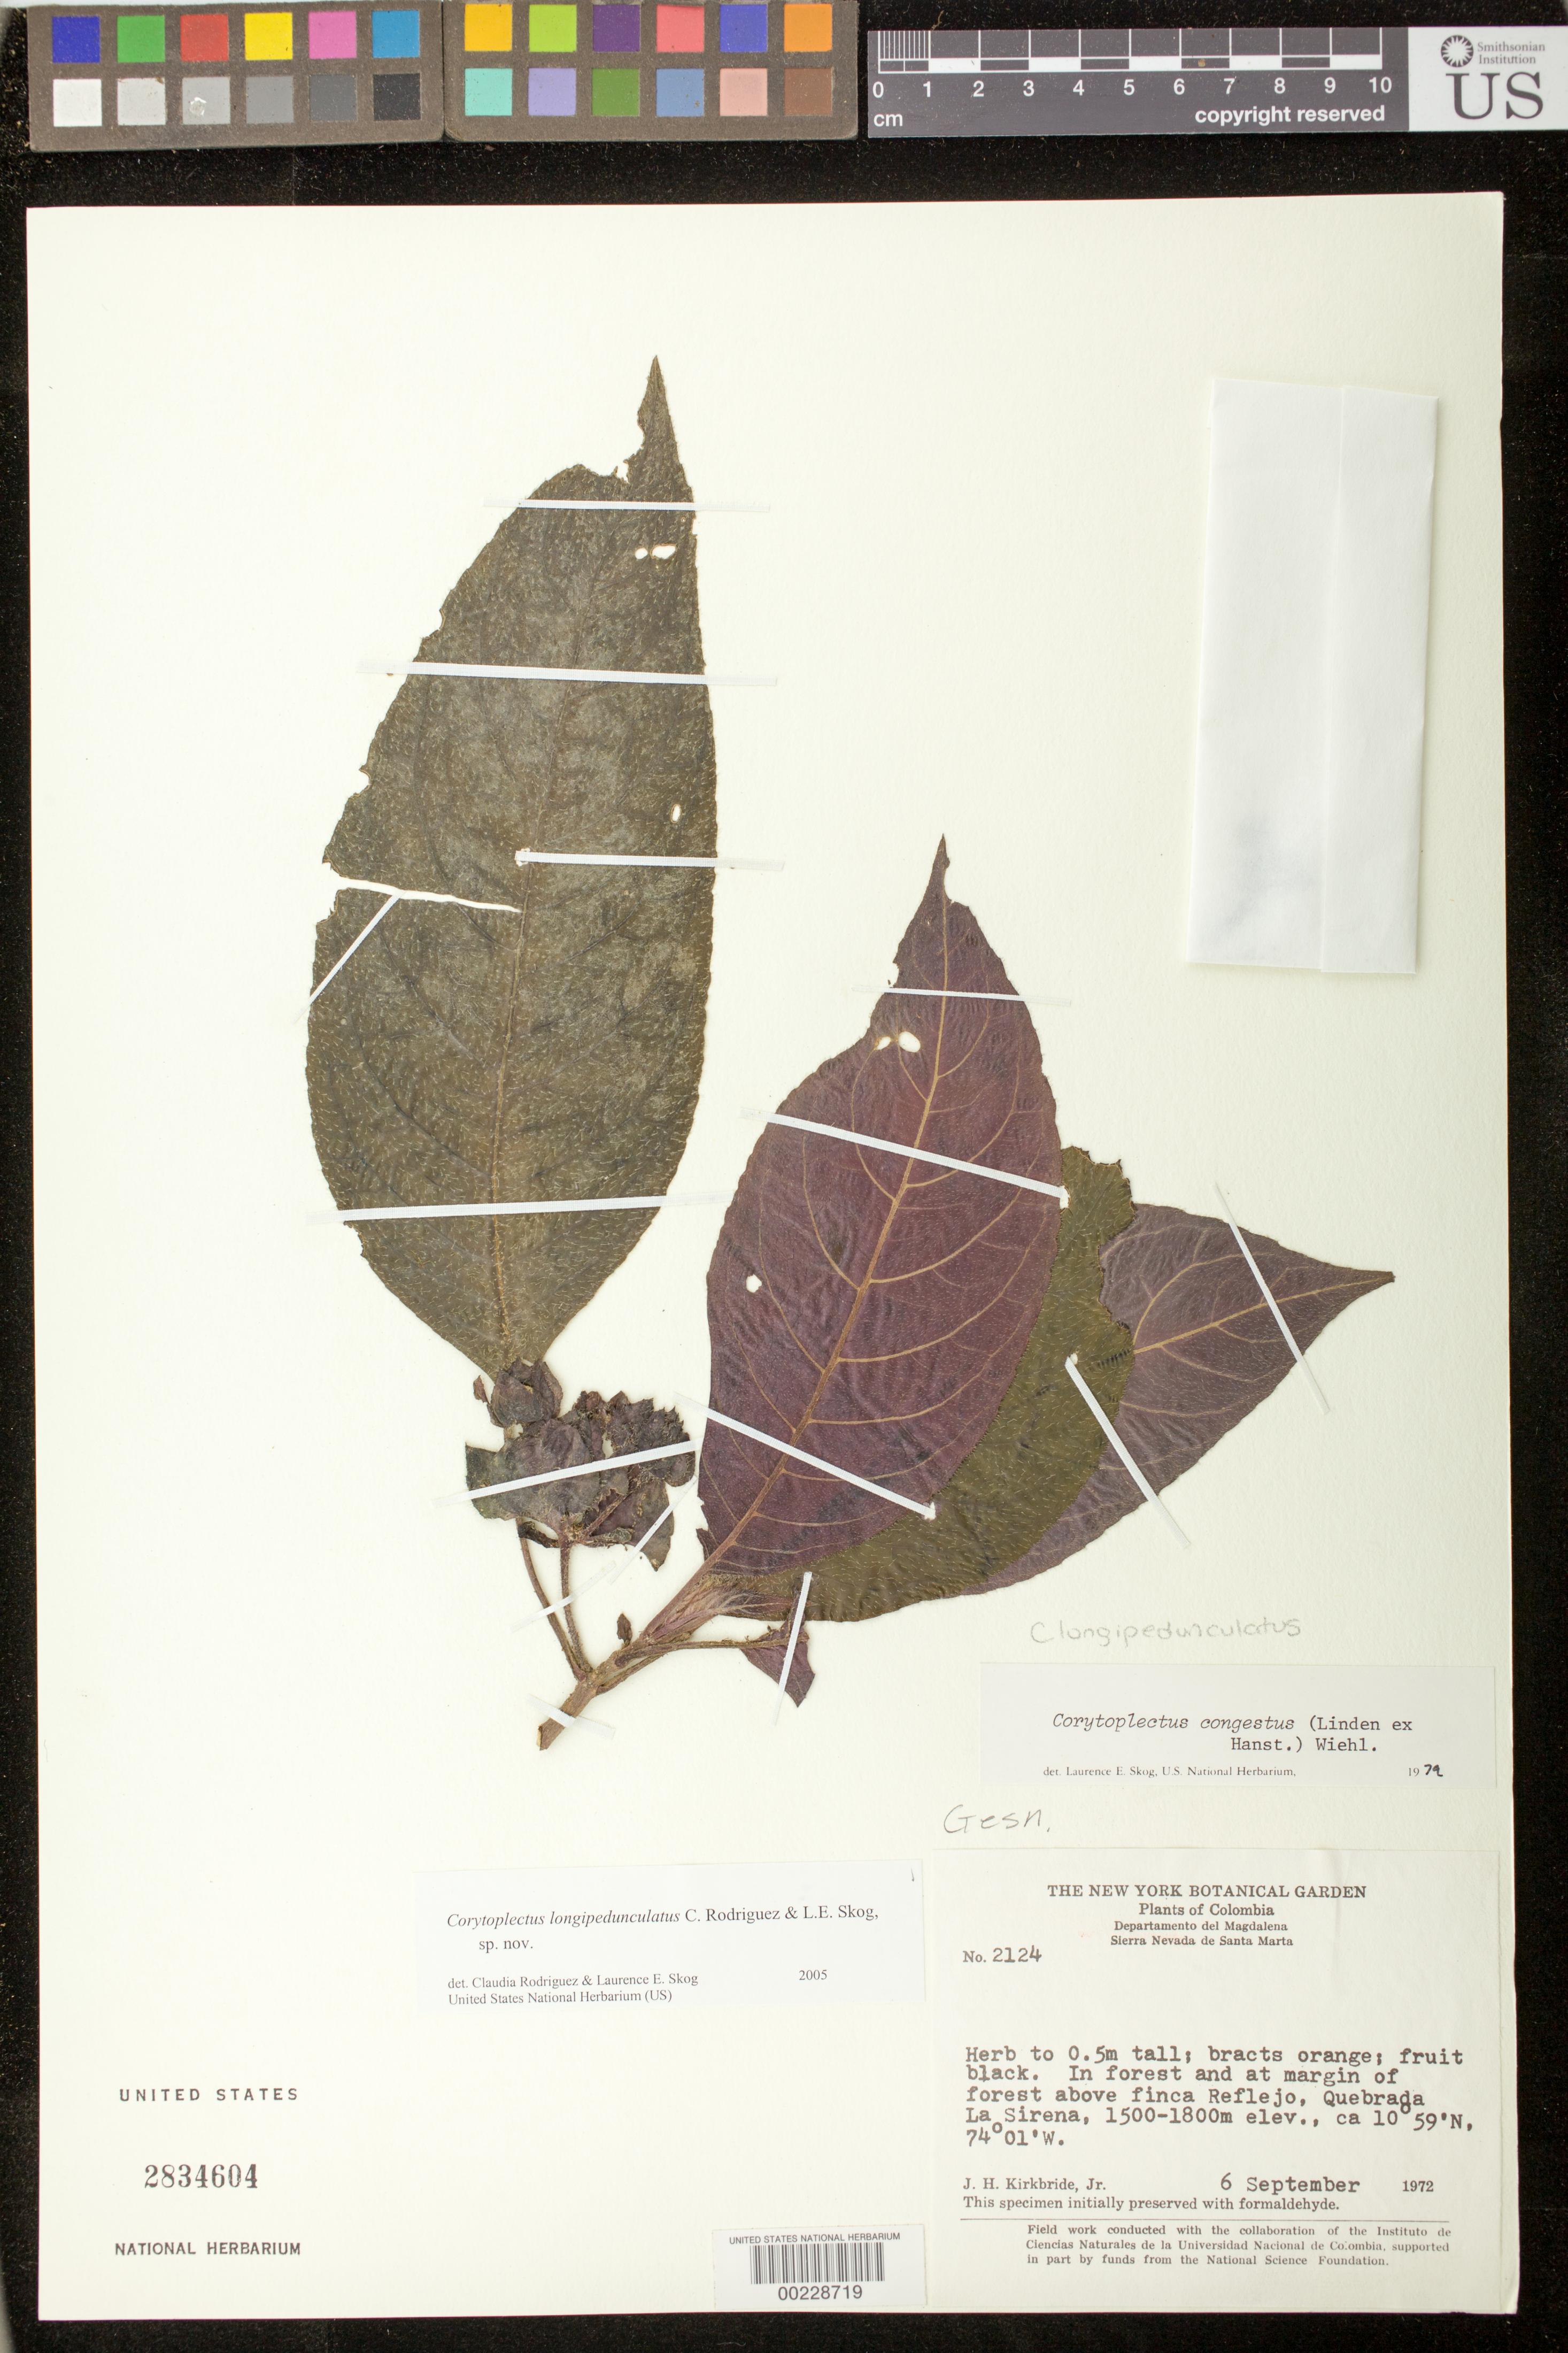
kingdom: Plantae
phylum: Tracheophyta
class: Magnoliopsida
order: Lamiales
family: Gesneriaceae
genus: Corytoplectus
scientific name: Corytoplectus longipedunculatus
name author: Rodr.-Flores & L.E. Skog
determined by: Rodríguez-Flores, C. I.; Skog, L. E.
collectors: J. H. Kirkbride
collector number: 2124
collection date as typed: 06 Sep 1972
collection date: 1972-09-06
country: Colombia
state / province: Magdalena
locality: Sierra Nevada de Santa Marta, Quebrada La Sirena, above Finca Reflejo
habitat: In forest and at margin of forest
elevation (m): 1500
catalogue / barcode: US 2834604